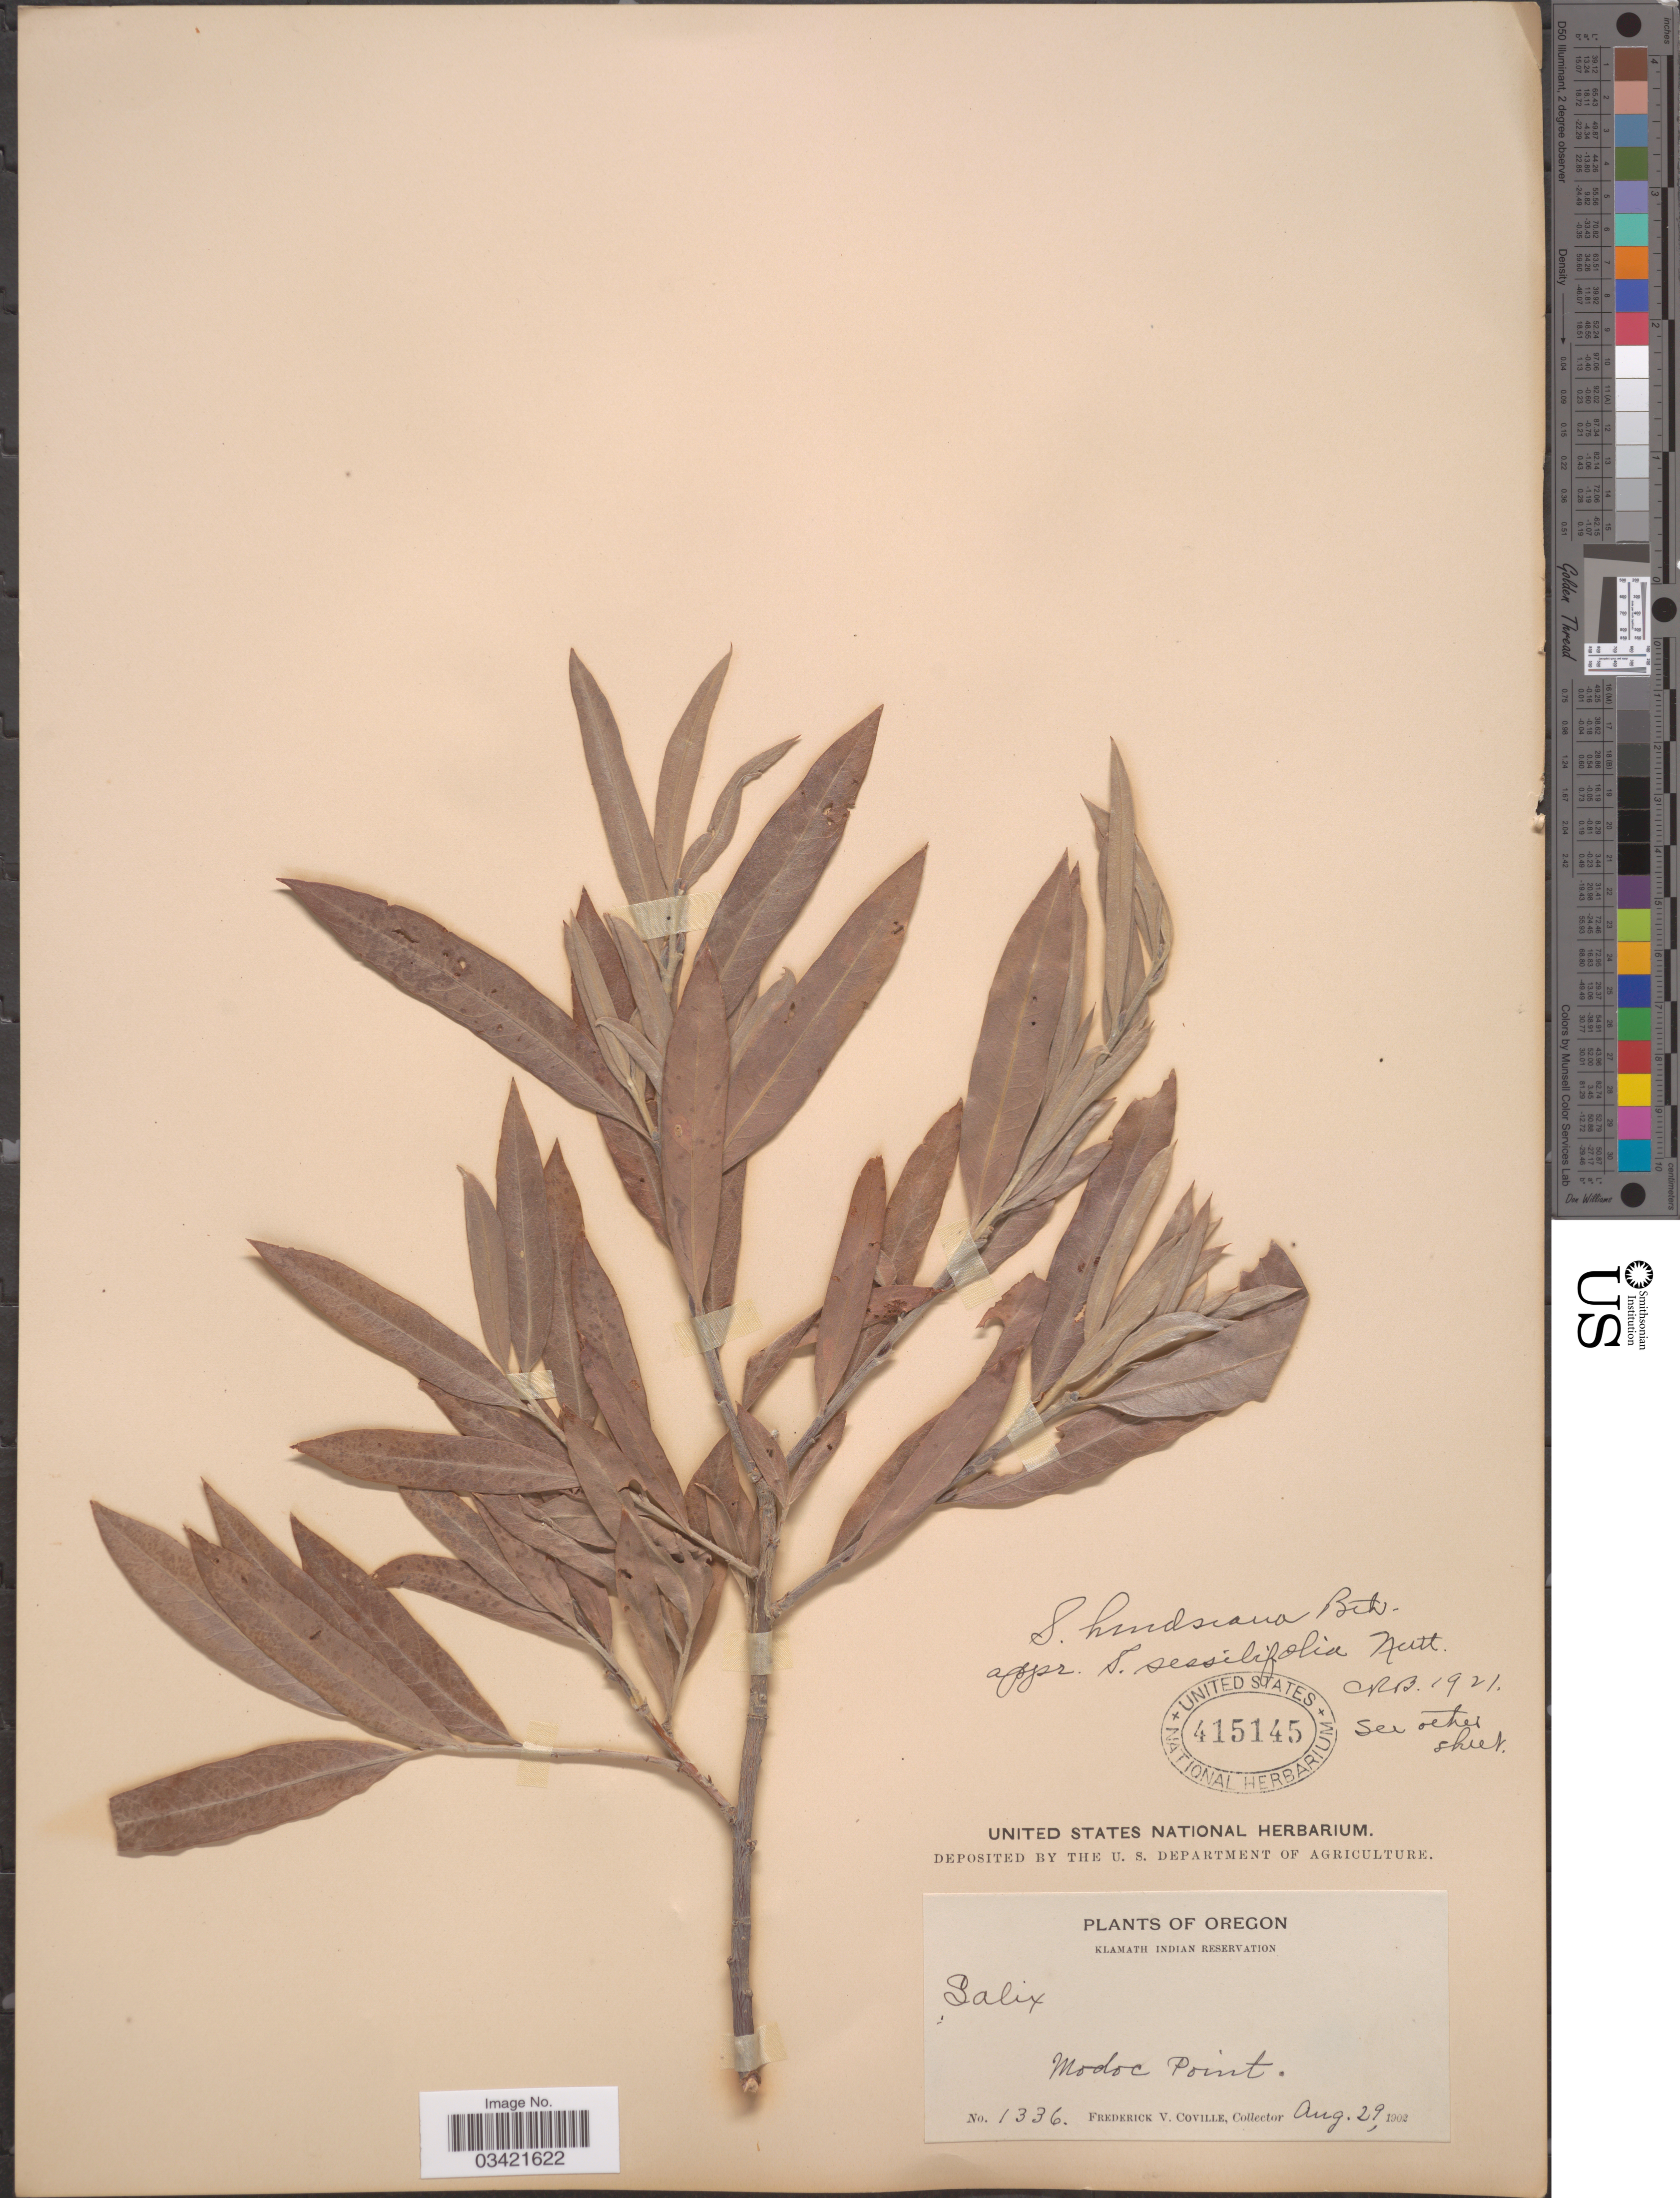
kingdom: Plantae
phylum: Tracheophyta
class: Magnoliopsida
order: Malpighiales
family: Salicaceae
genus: Salix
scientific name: Salix hindsiana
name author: Benth.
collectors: F. V. Coville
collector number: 1336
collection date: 1902-08-29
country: United States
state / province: Oregon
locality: Klamath Indian Reservation. Modoc Point.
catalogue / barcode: US 415145